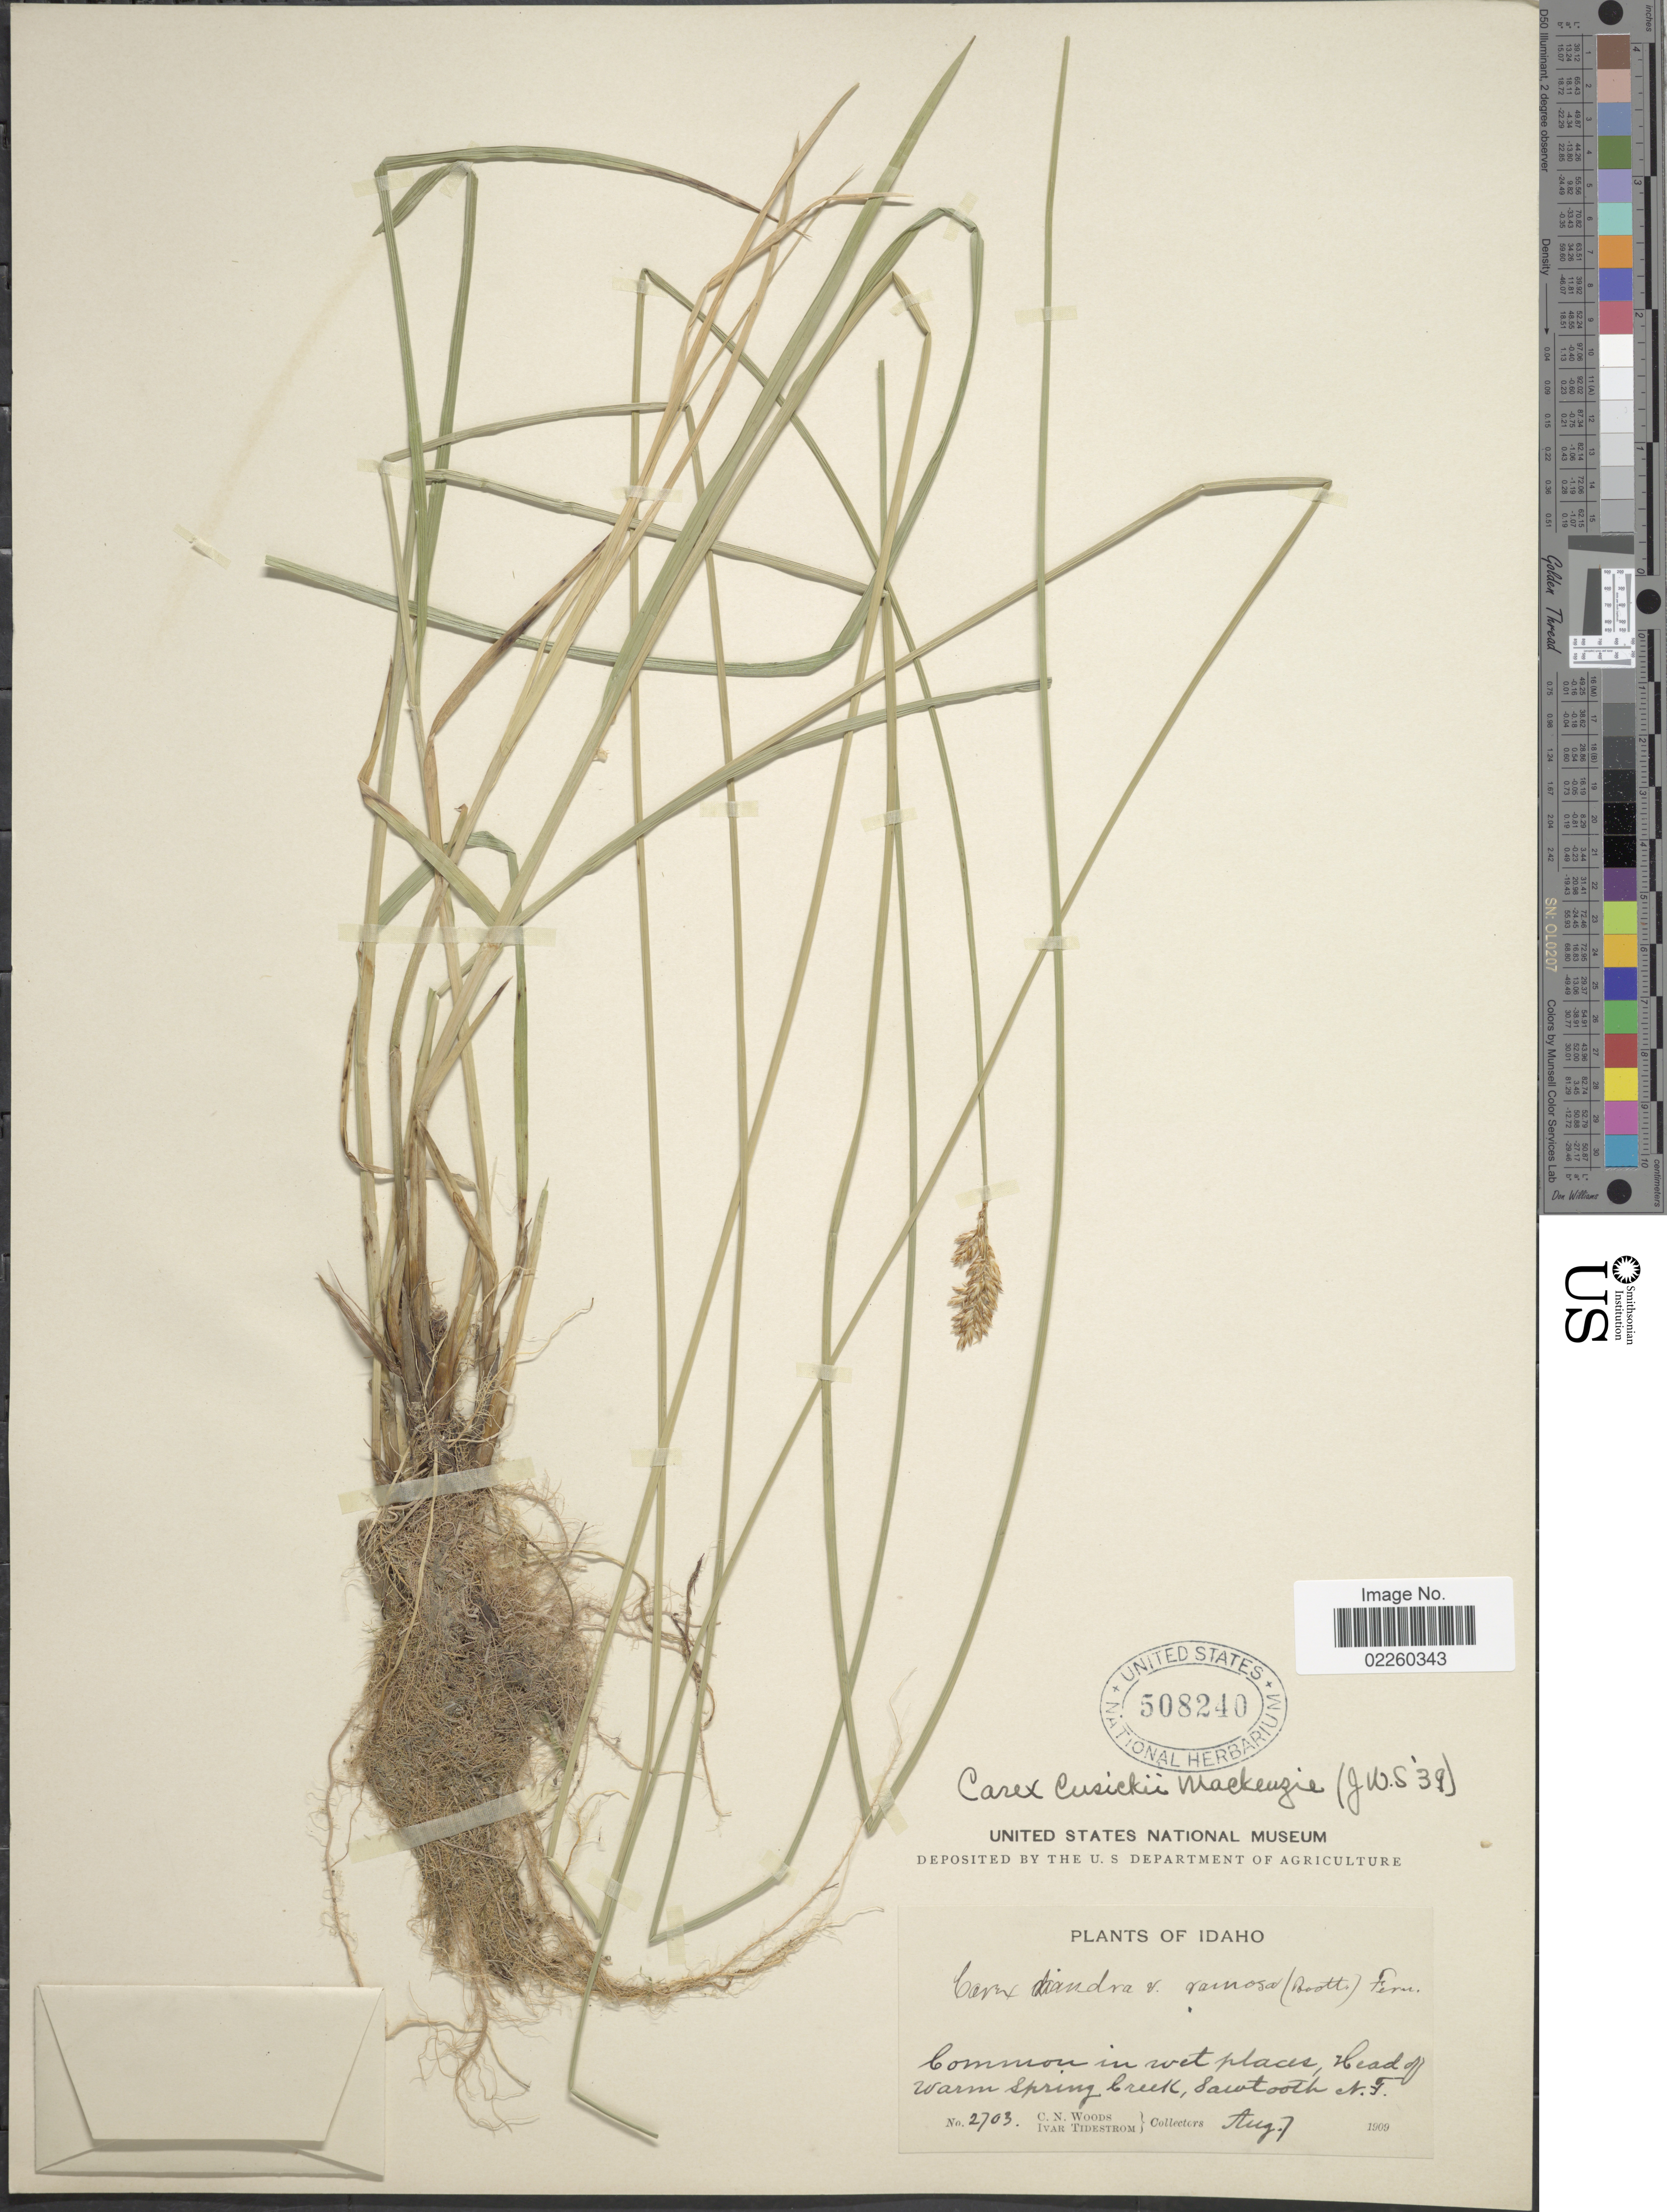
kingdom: Plantae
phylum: Tracheophyta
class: Liliopsida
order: Poales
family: Cyperaceae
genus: Carex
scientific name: Carex cusickii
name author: Mack.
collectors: C. Woods & I. F. Tidestrom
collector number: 2703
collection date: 1909-08-07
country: United States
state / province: Idaho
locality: Head of Warm Spring Creek, Sawtooth N.F.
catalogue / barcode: US 508240